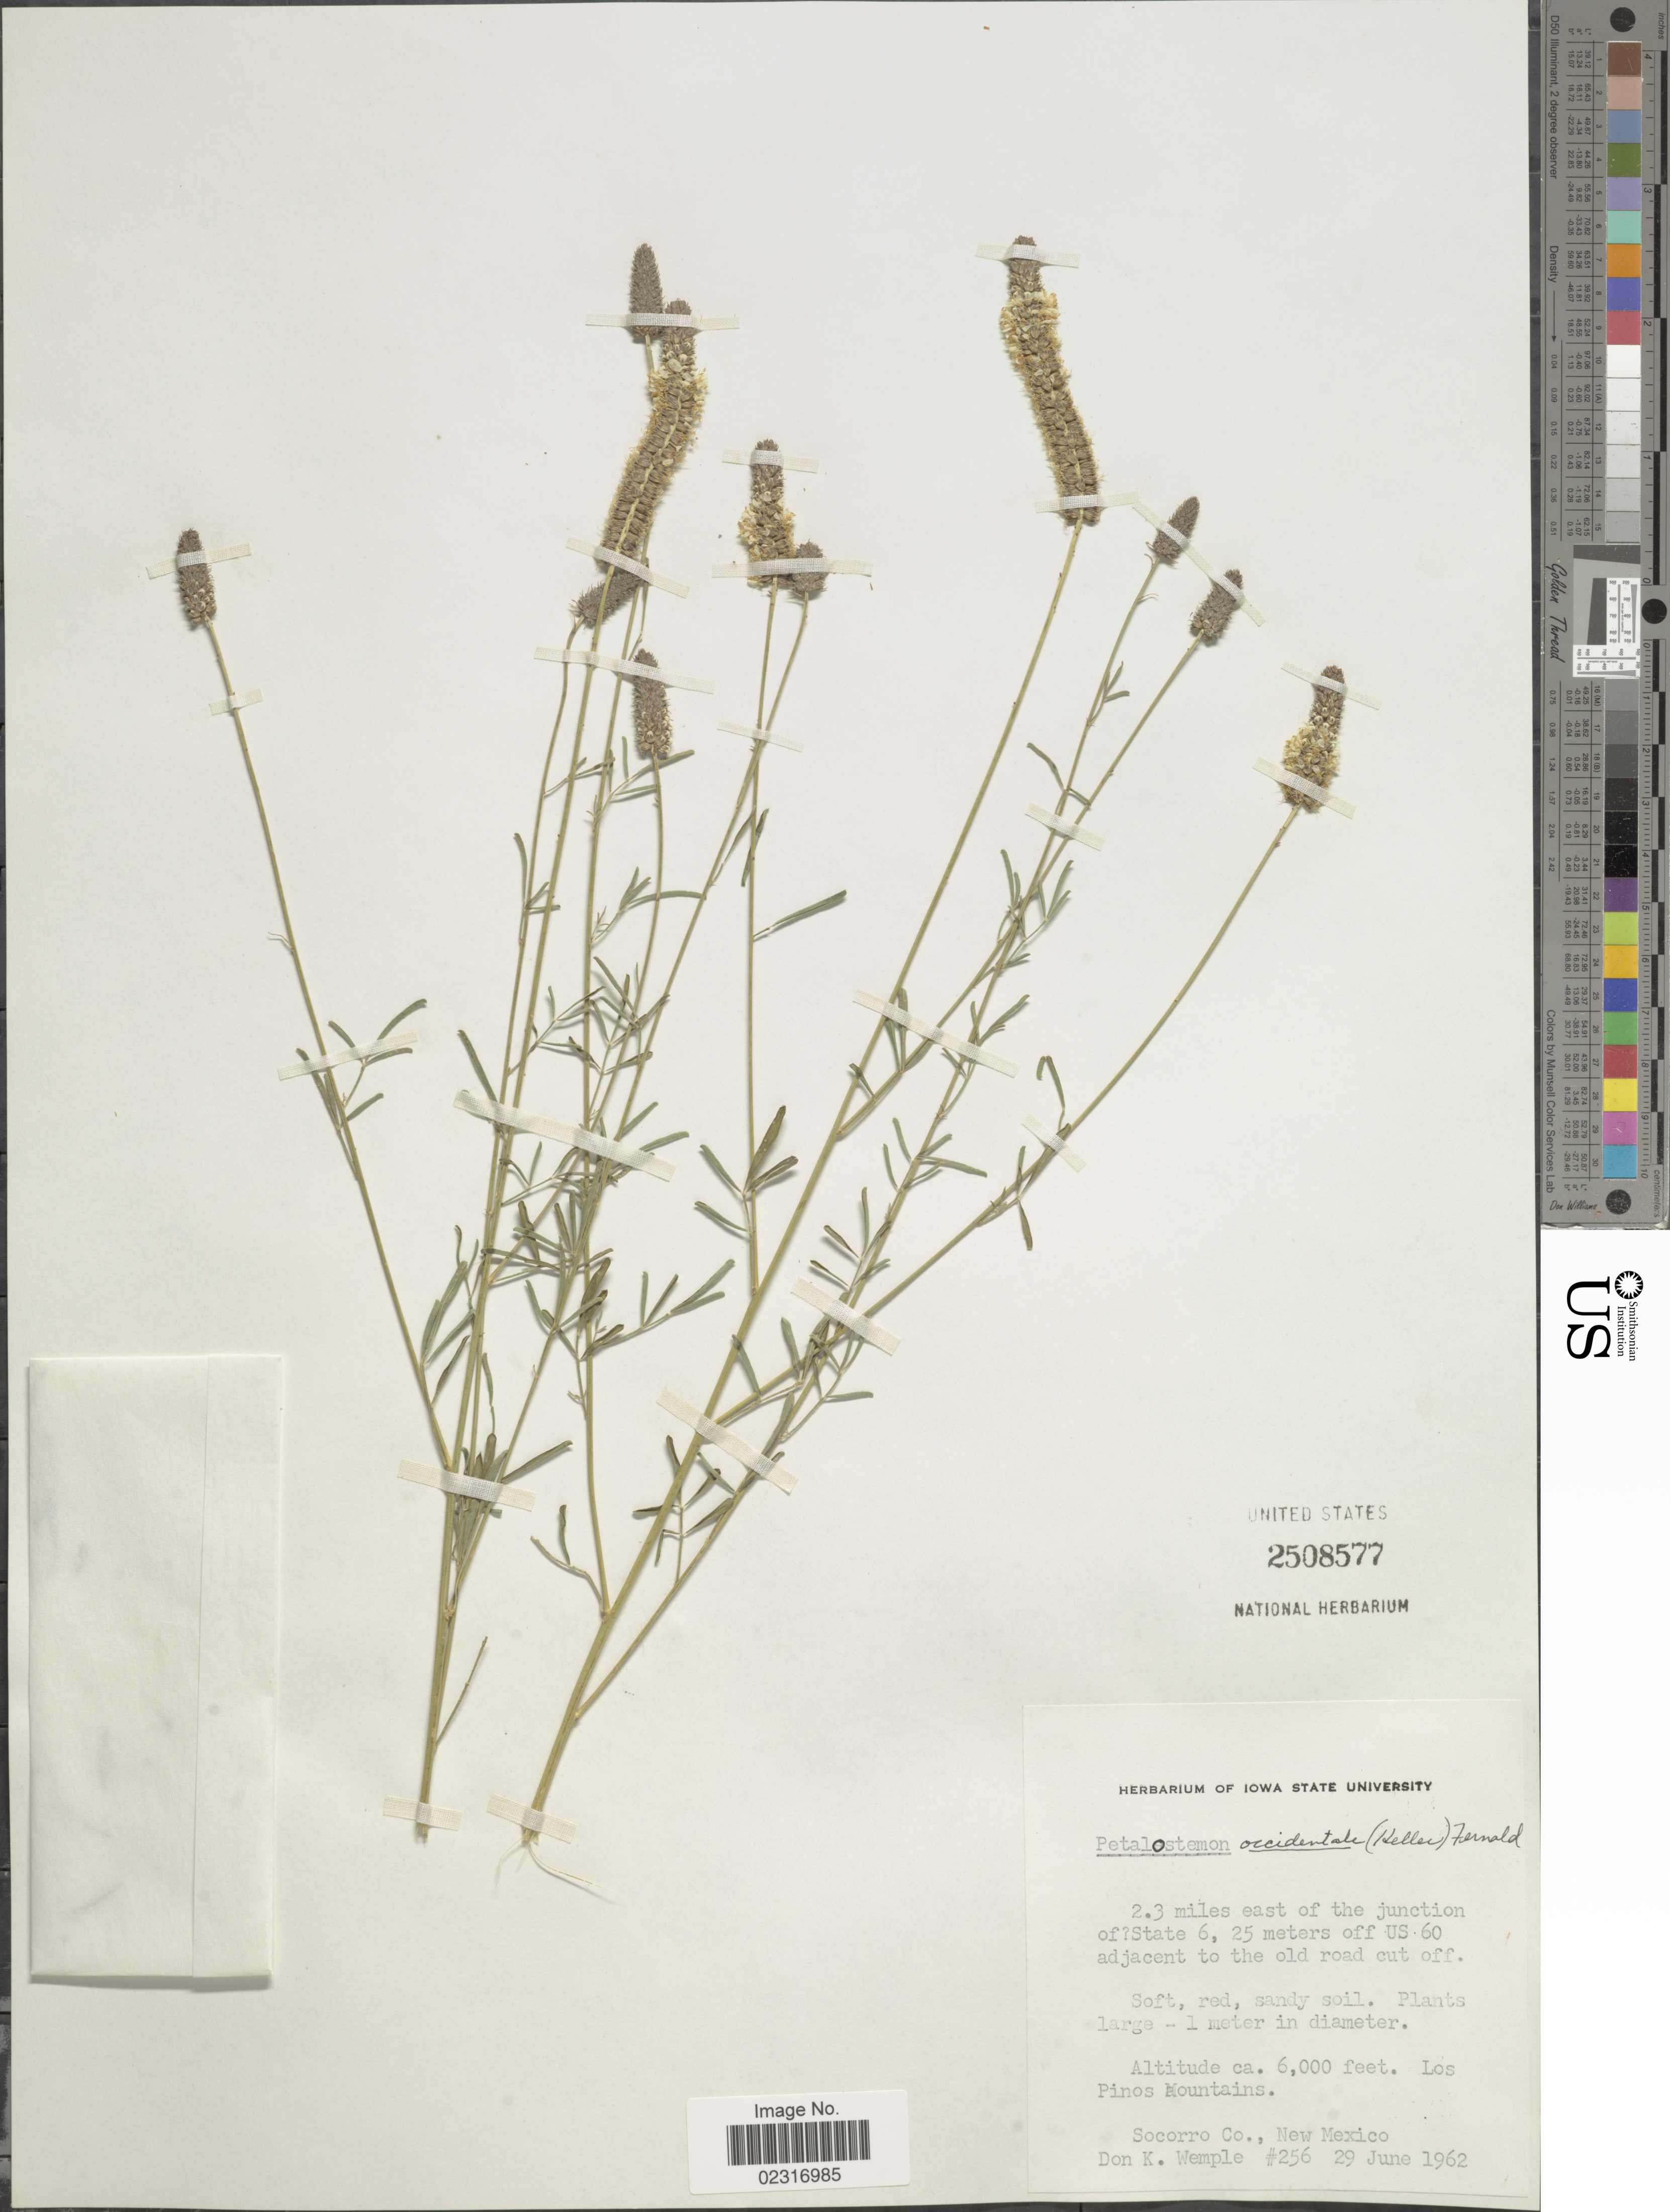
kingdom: Plantae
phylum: Tracheophyta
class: Magnoliopsida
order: Fabales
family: Fabaceae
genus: Dalea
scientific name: Dalea candida var. oligophylla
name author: (Torr) Shinners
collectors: D. Wemple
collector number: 256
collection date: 1962-06-29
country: United States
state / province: New Mexico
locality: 2.3 miles east of the junction of [unsure placement] State 6, 25 meters off US 60 adjacent to the old road cut off. Los Pinos Mountains. Socorro Co.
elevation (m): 1829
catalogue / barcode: US 2508577